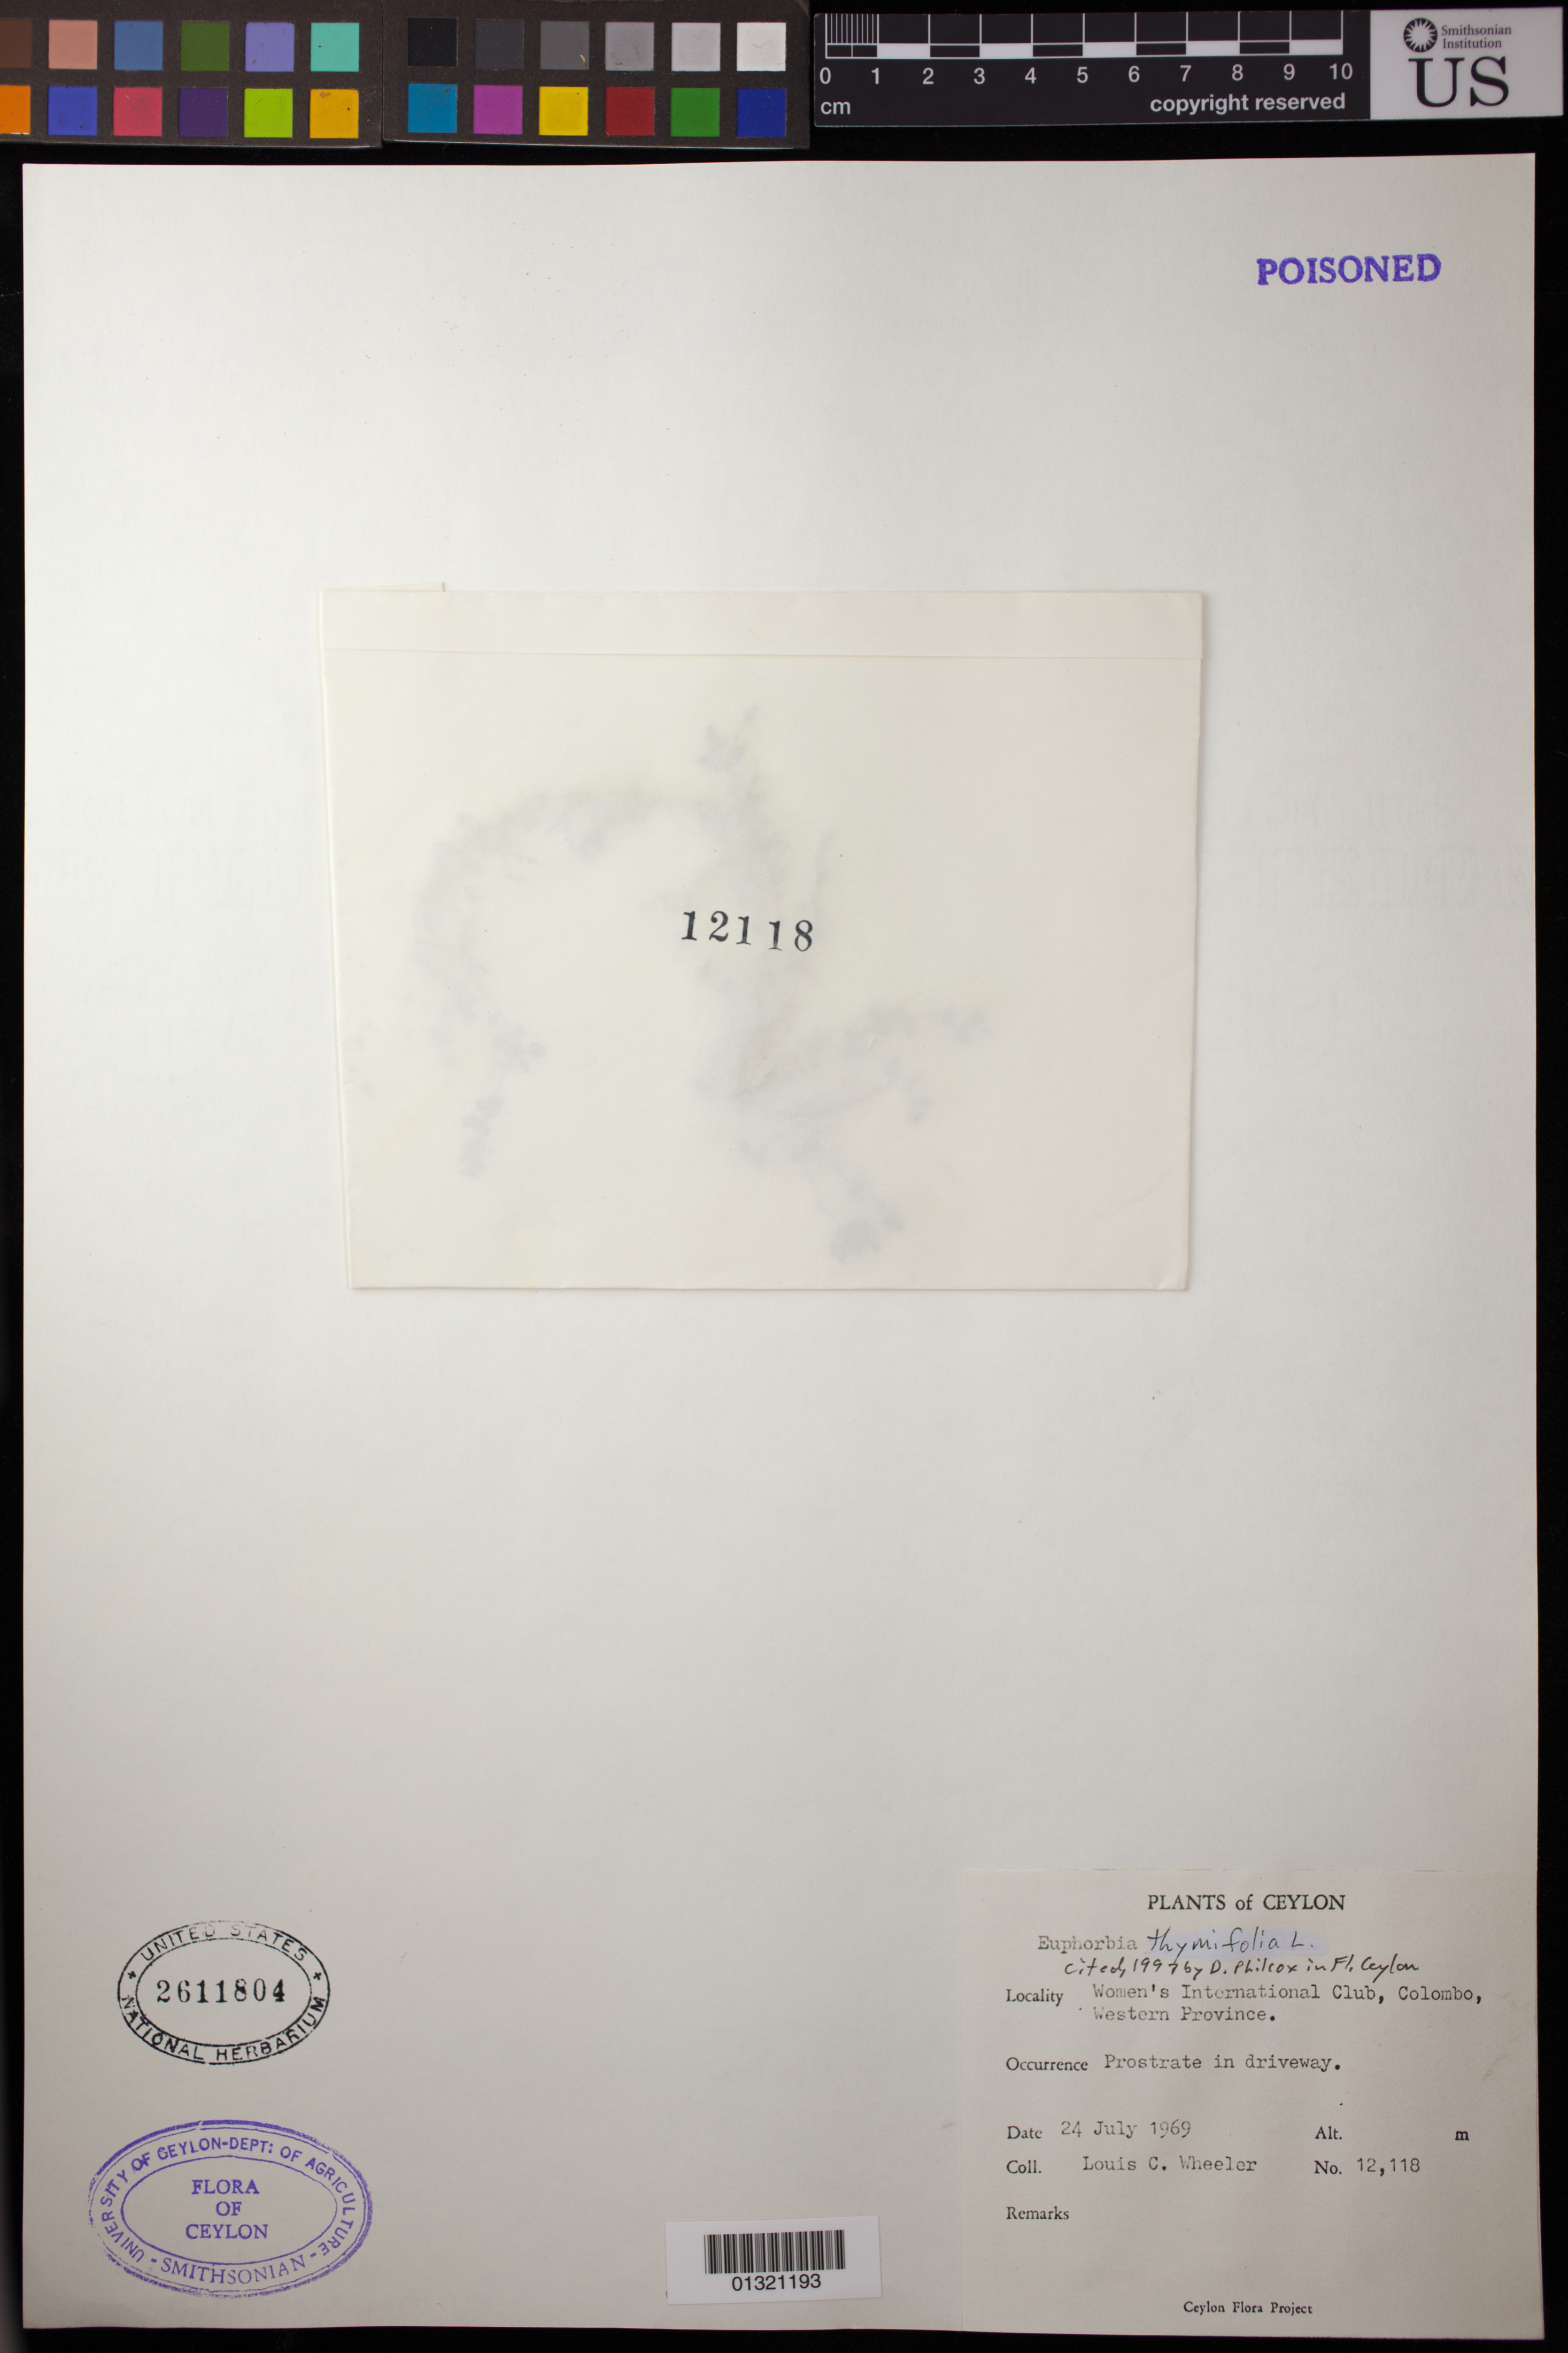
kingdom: Plantae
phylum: Tracheophyta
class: Magnoliopsida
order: Malpighiales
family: Euphorbiaceae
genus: Euphorbia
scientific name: Euphorbia thymifolia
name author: L.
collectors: L. C. Wheeler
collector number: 12118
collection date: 1969-07-24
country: Sri Lanka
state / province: Western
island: Ceylon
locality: Women's International Club, Colombo, in driveway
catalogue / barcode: US 2611804